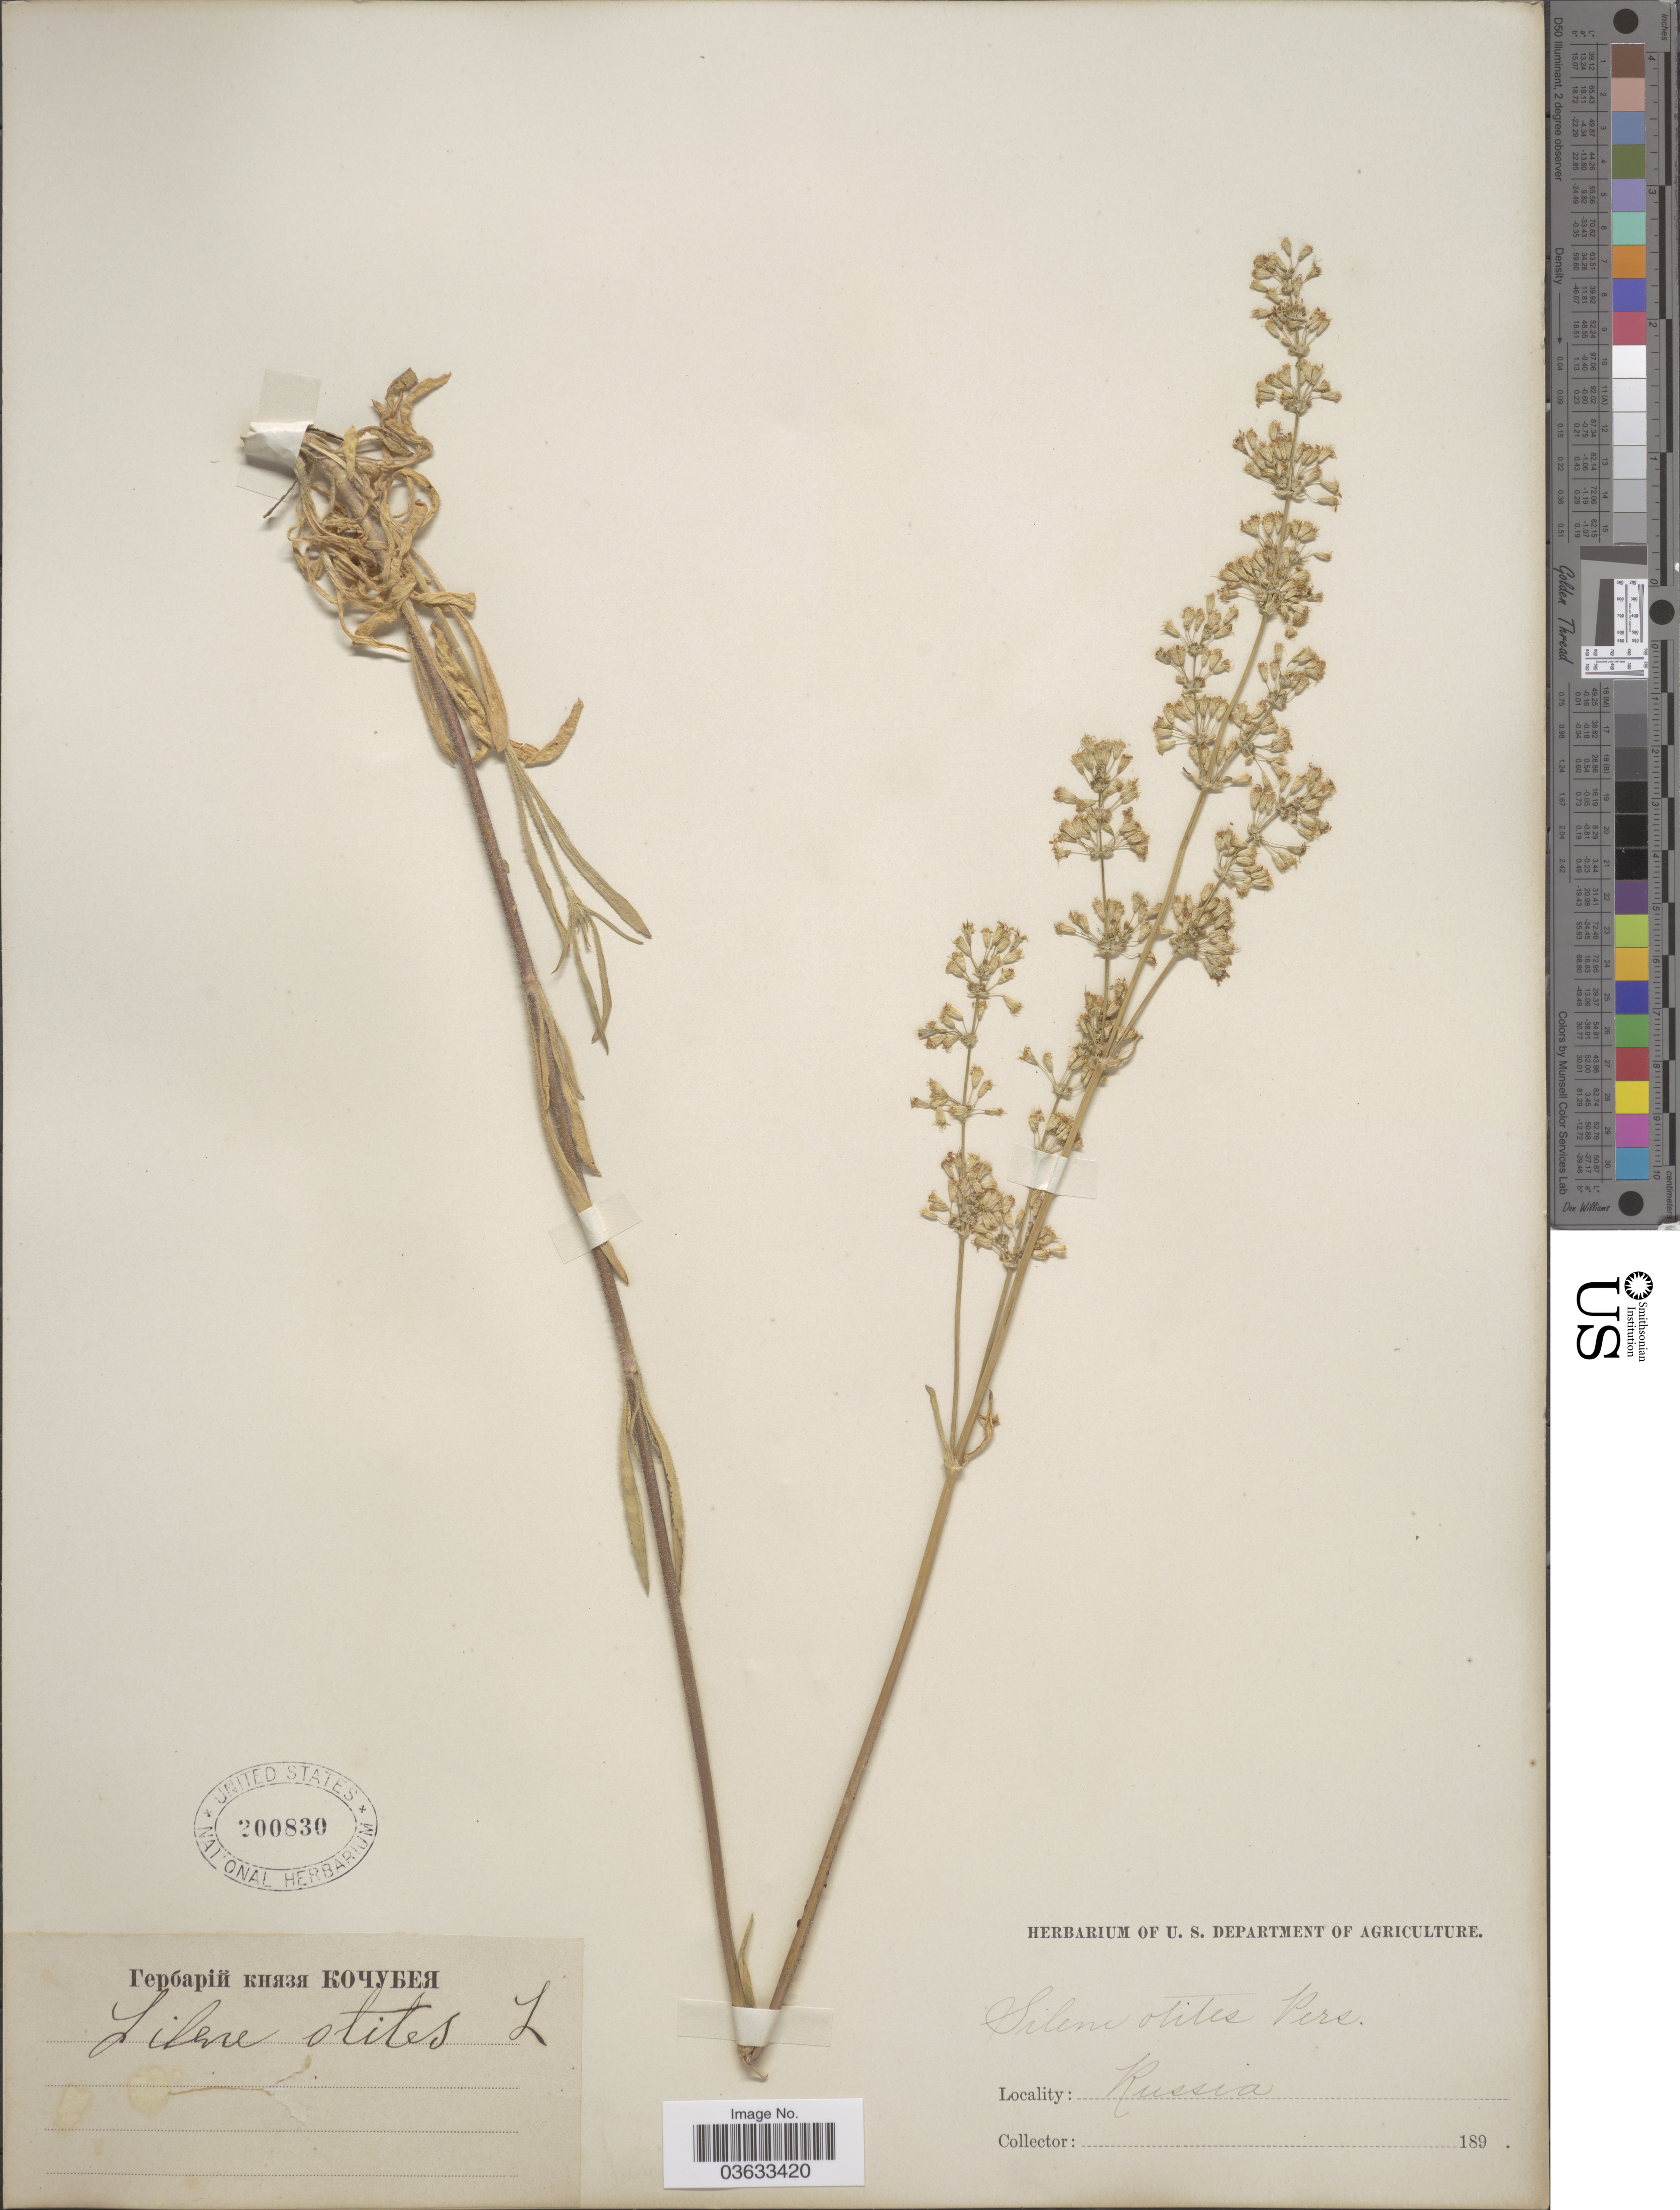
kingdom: Plantae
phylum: Tracheophyta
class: Magnoliopsida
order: Caryophyllales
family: Caryophyllaceae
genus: Silene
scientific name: Silene otites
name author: (L.) Wibel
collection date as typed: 189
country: Russian Federation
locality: Russia.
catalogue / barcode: US 200830